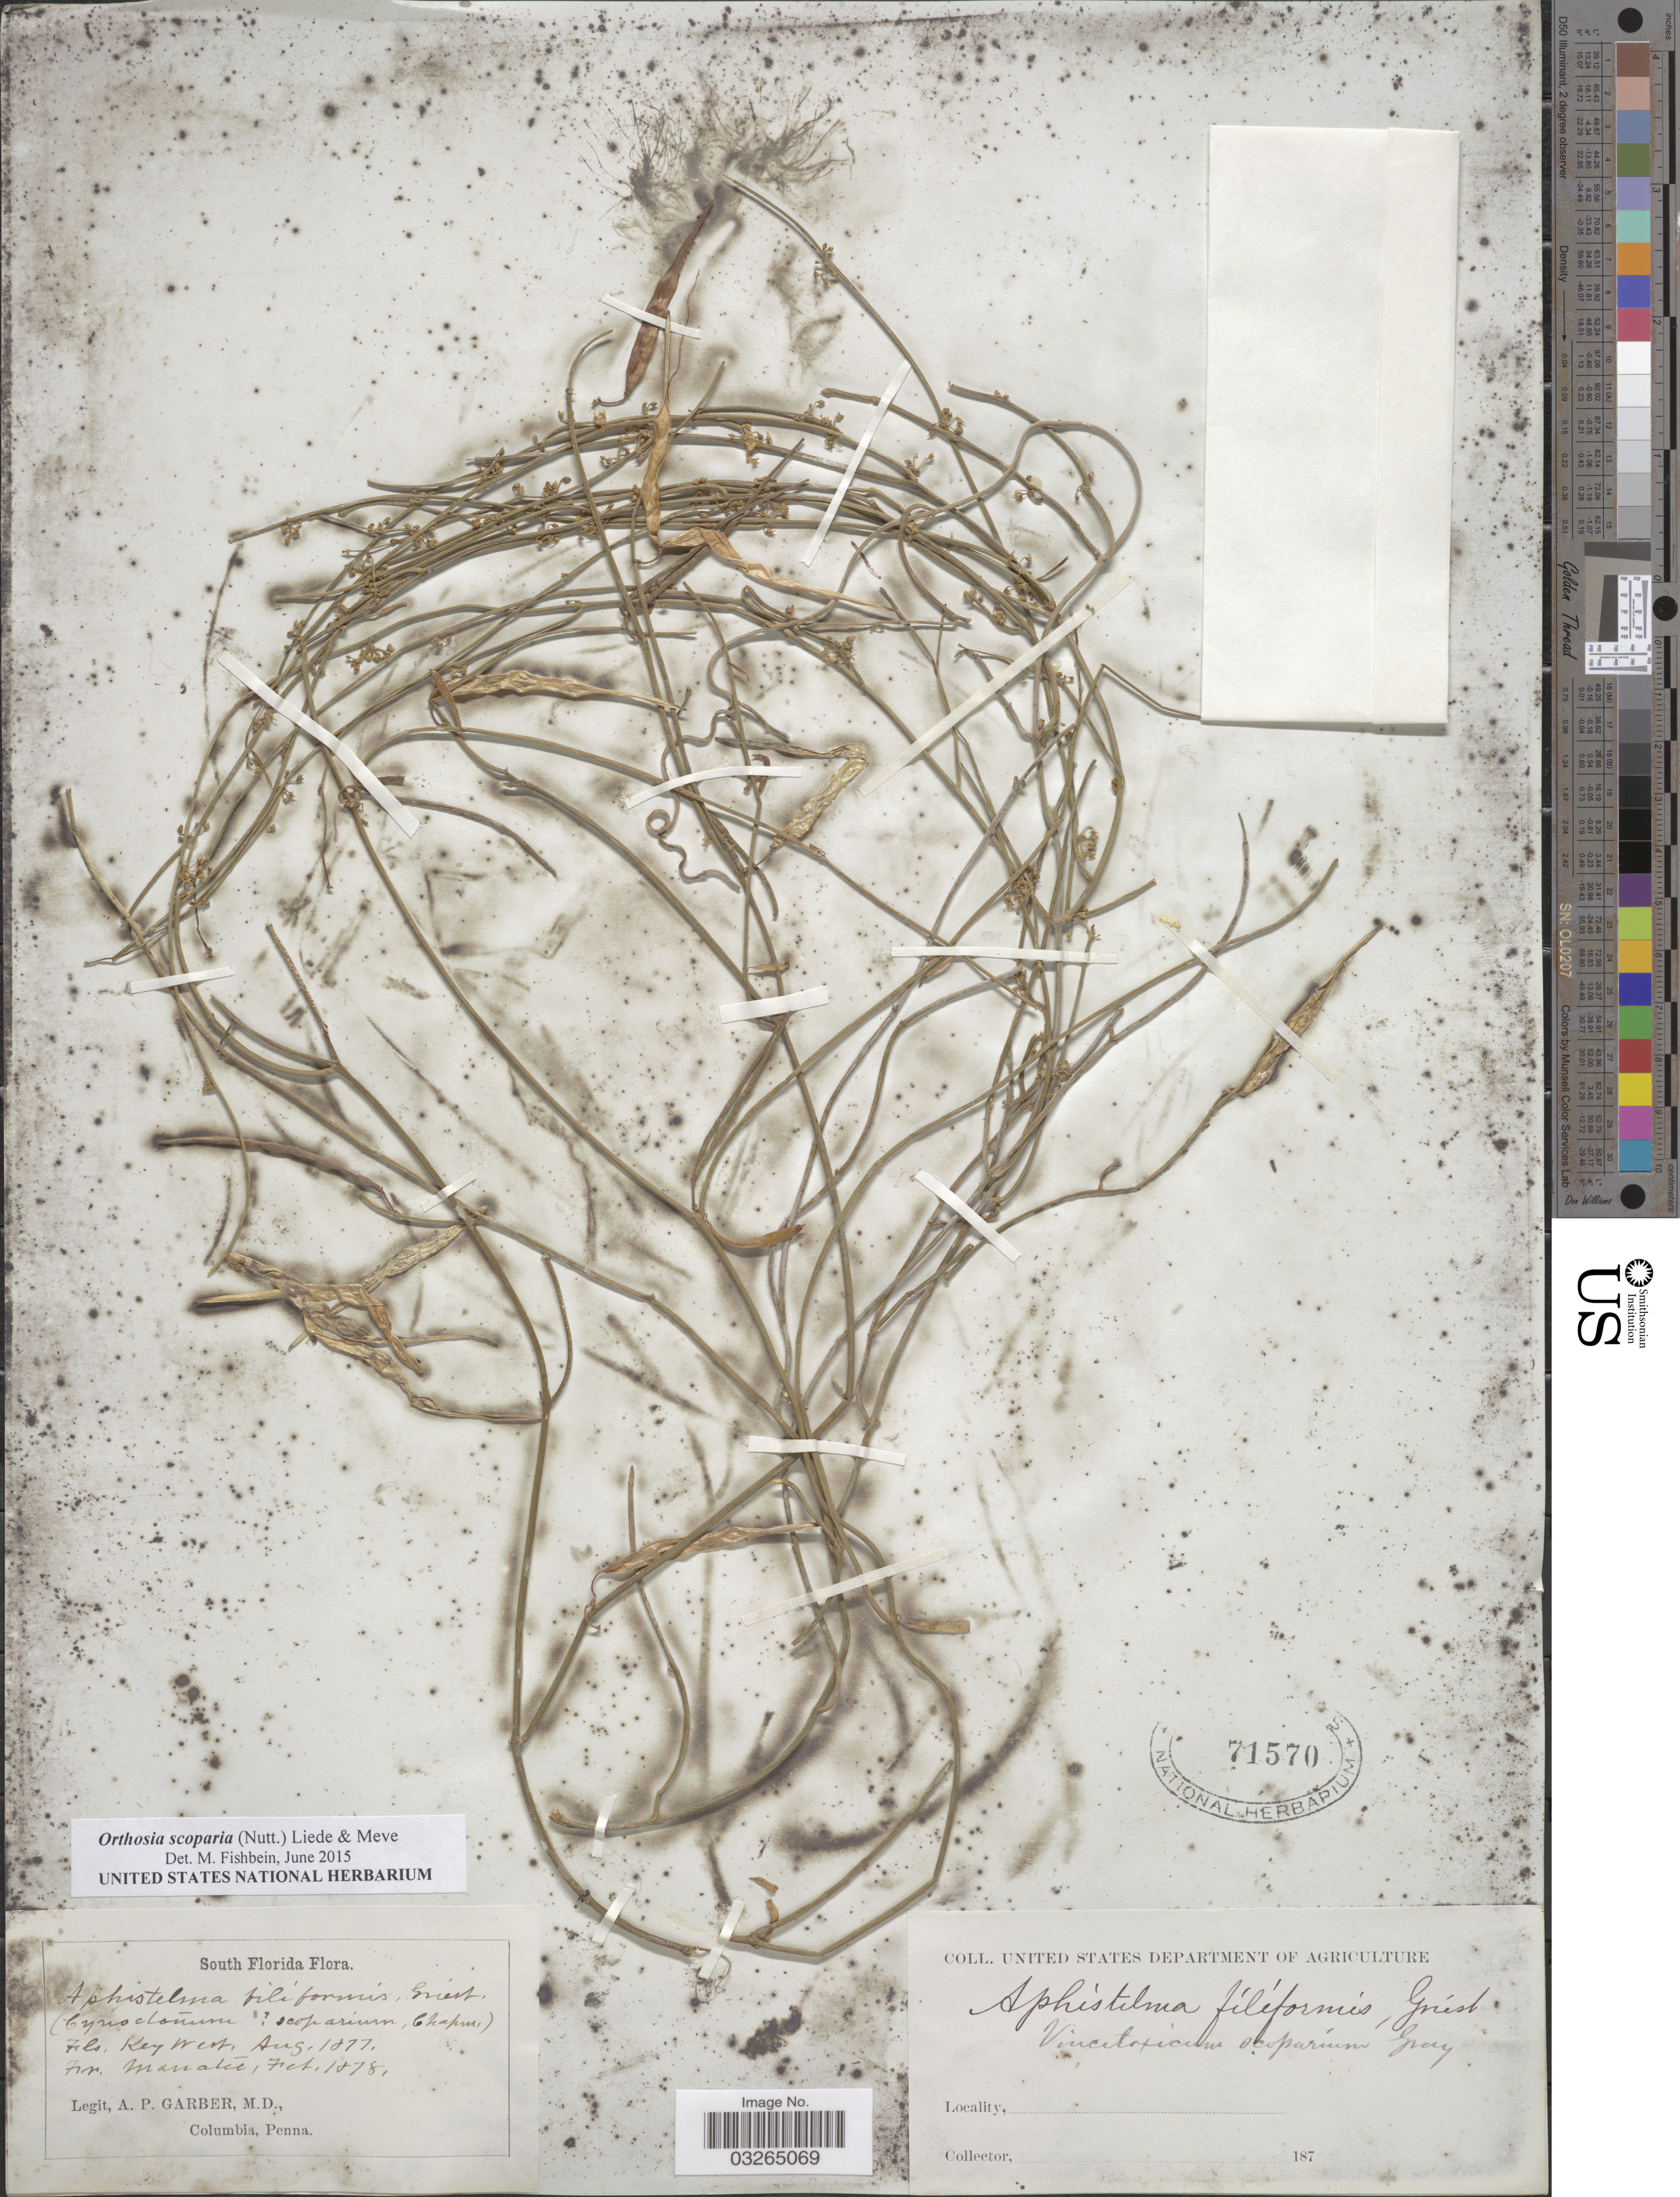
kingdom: Plantae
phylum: Tracheophyta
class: Magnoliopsida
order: Gentianales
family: Apocynaceae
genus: Orthosia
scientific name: Orthosia scoparia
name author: (Nutt.) Liede & Meve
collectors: A. P. Garber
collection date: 1877-08/1878-02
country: United States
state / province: Florida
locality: South Florida. Key West. Manatee.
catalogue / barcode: US 71570